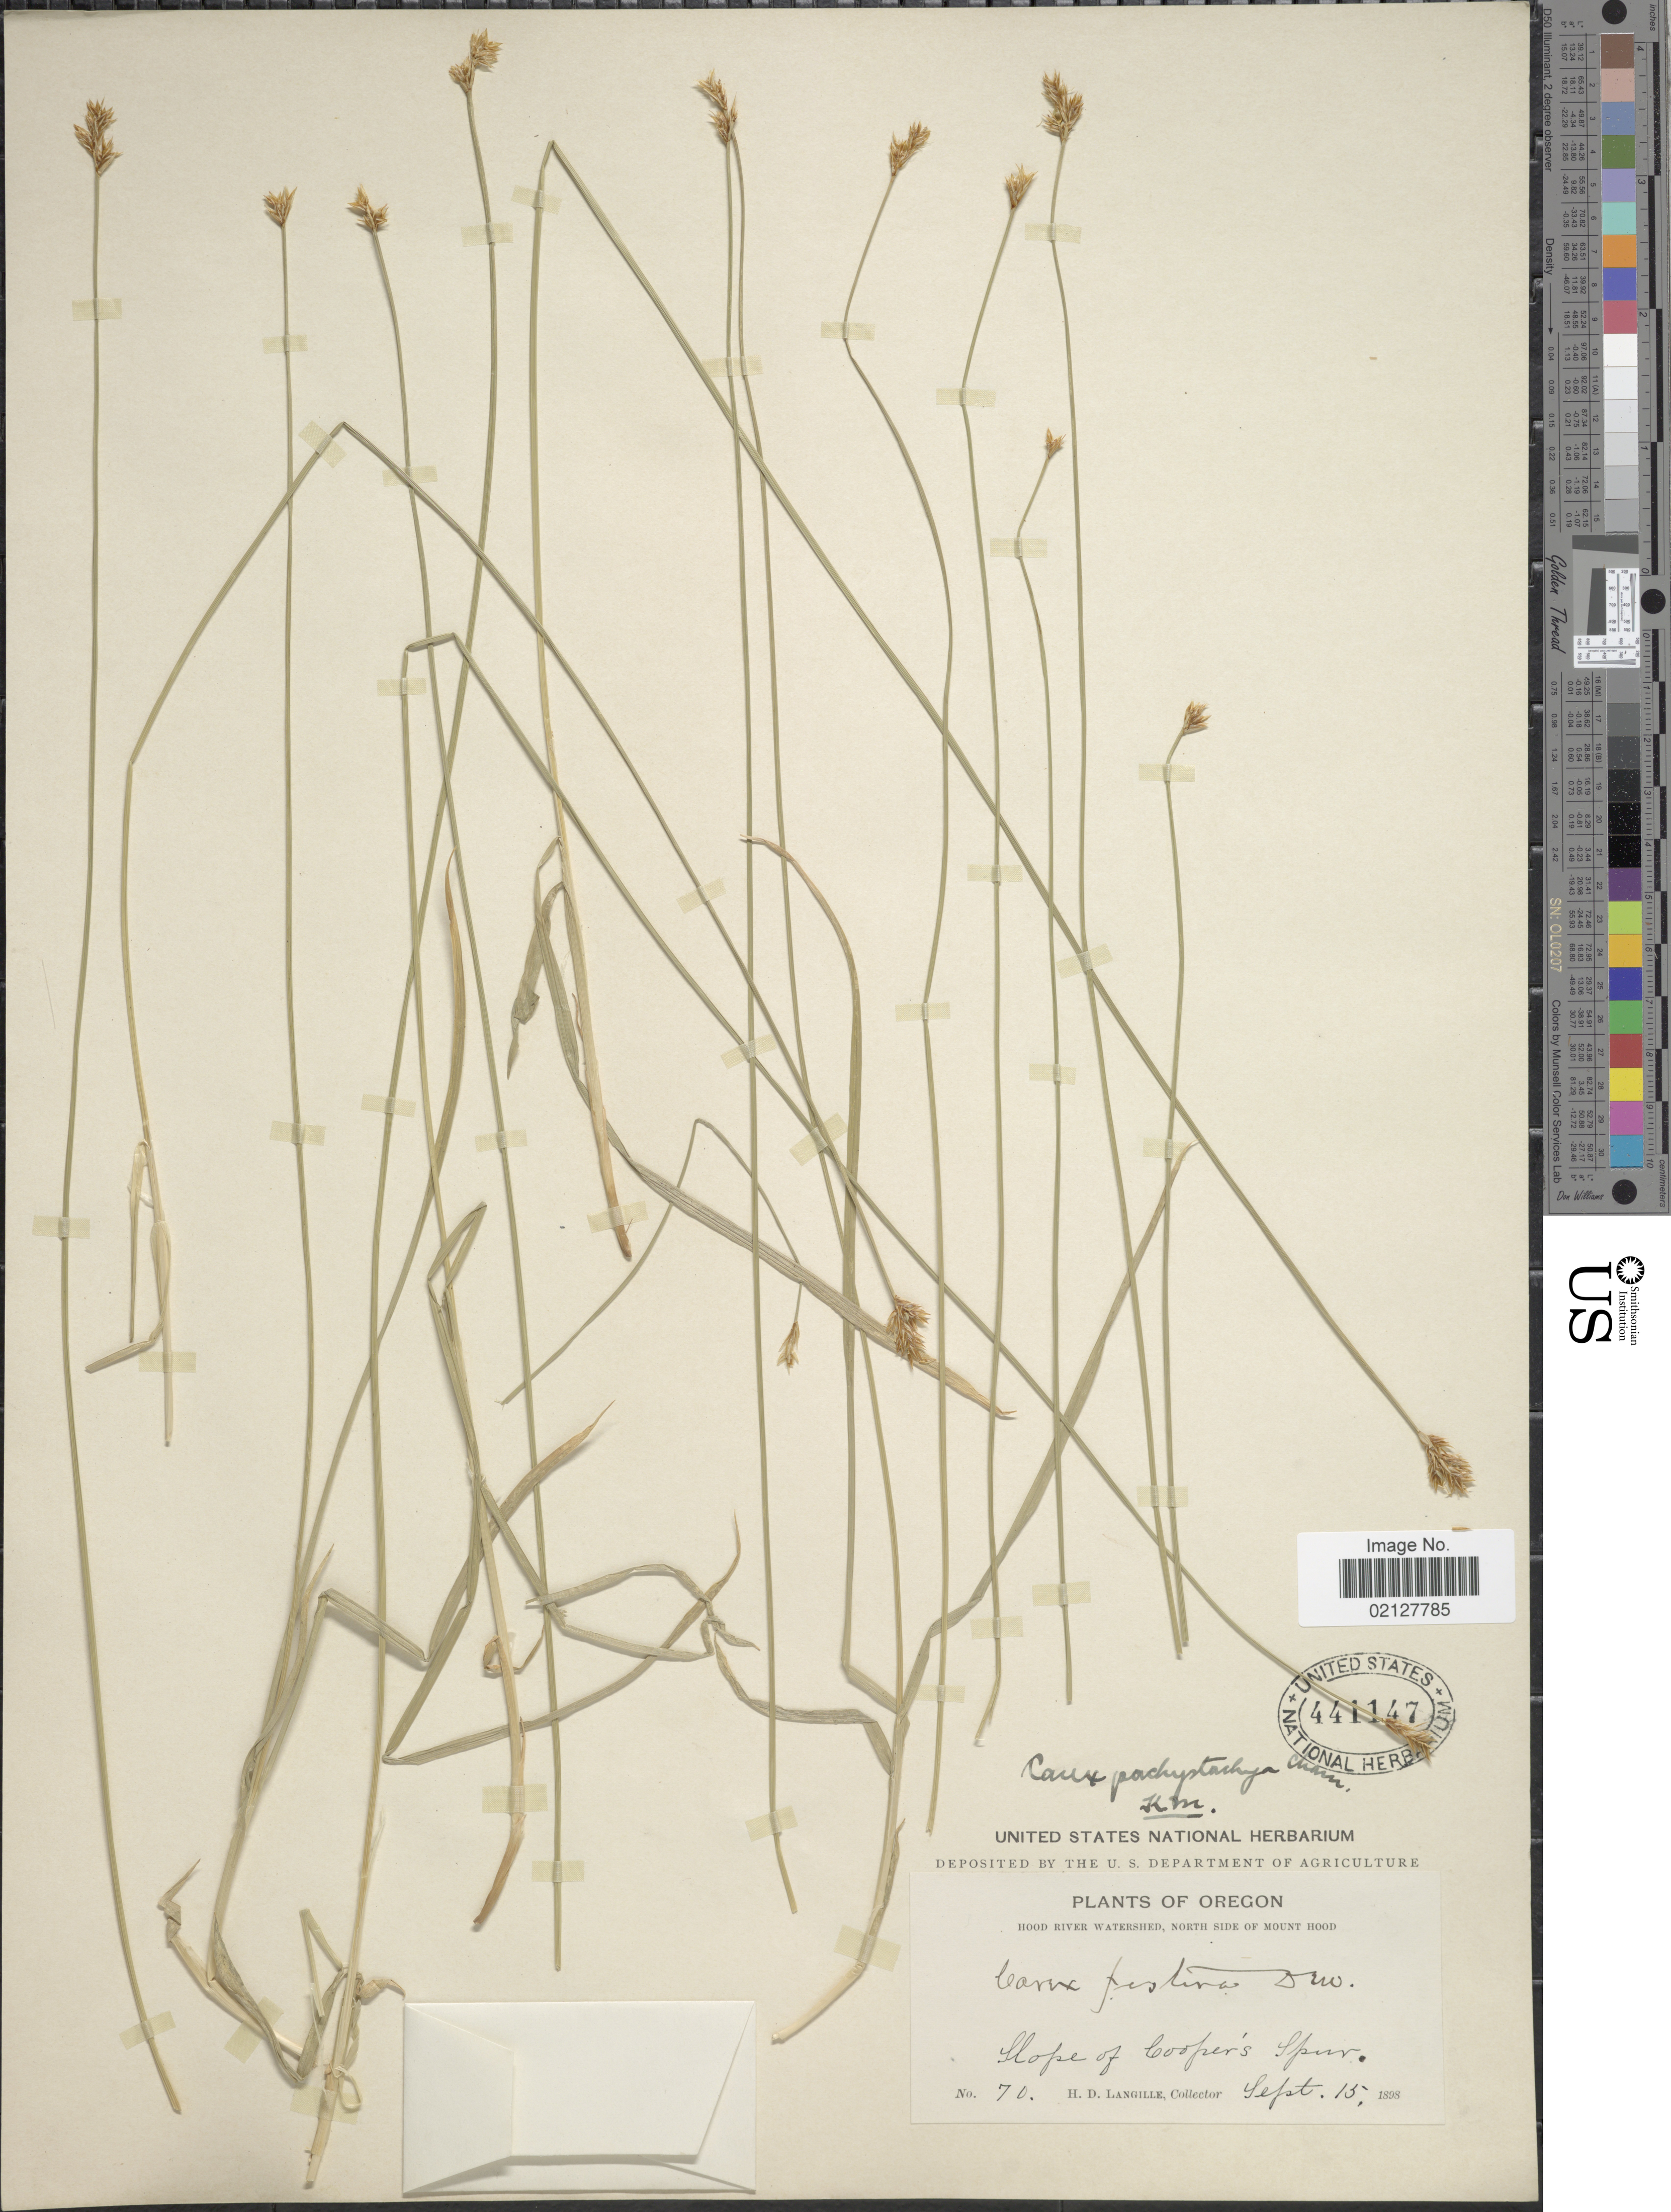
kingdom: Plantae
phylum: Tracheophyta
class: Liliopsida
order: Poales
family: Cyperaceae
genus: Carex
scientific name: Carex pachystachya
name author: Cham. ex Steud.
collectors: H. Langille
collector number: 70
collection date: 1898-09-15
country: United States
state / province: Oregon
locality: Hood River Watershed, North side of Mount Hood. Slope of Cooper's Spur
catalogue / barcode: US 441147